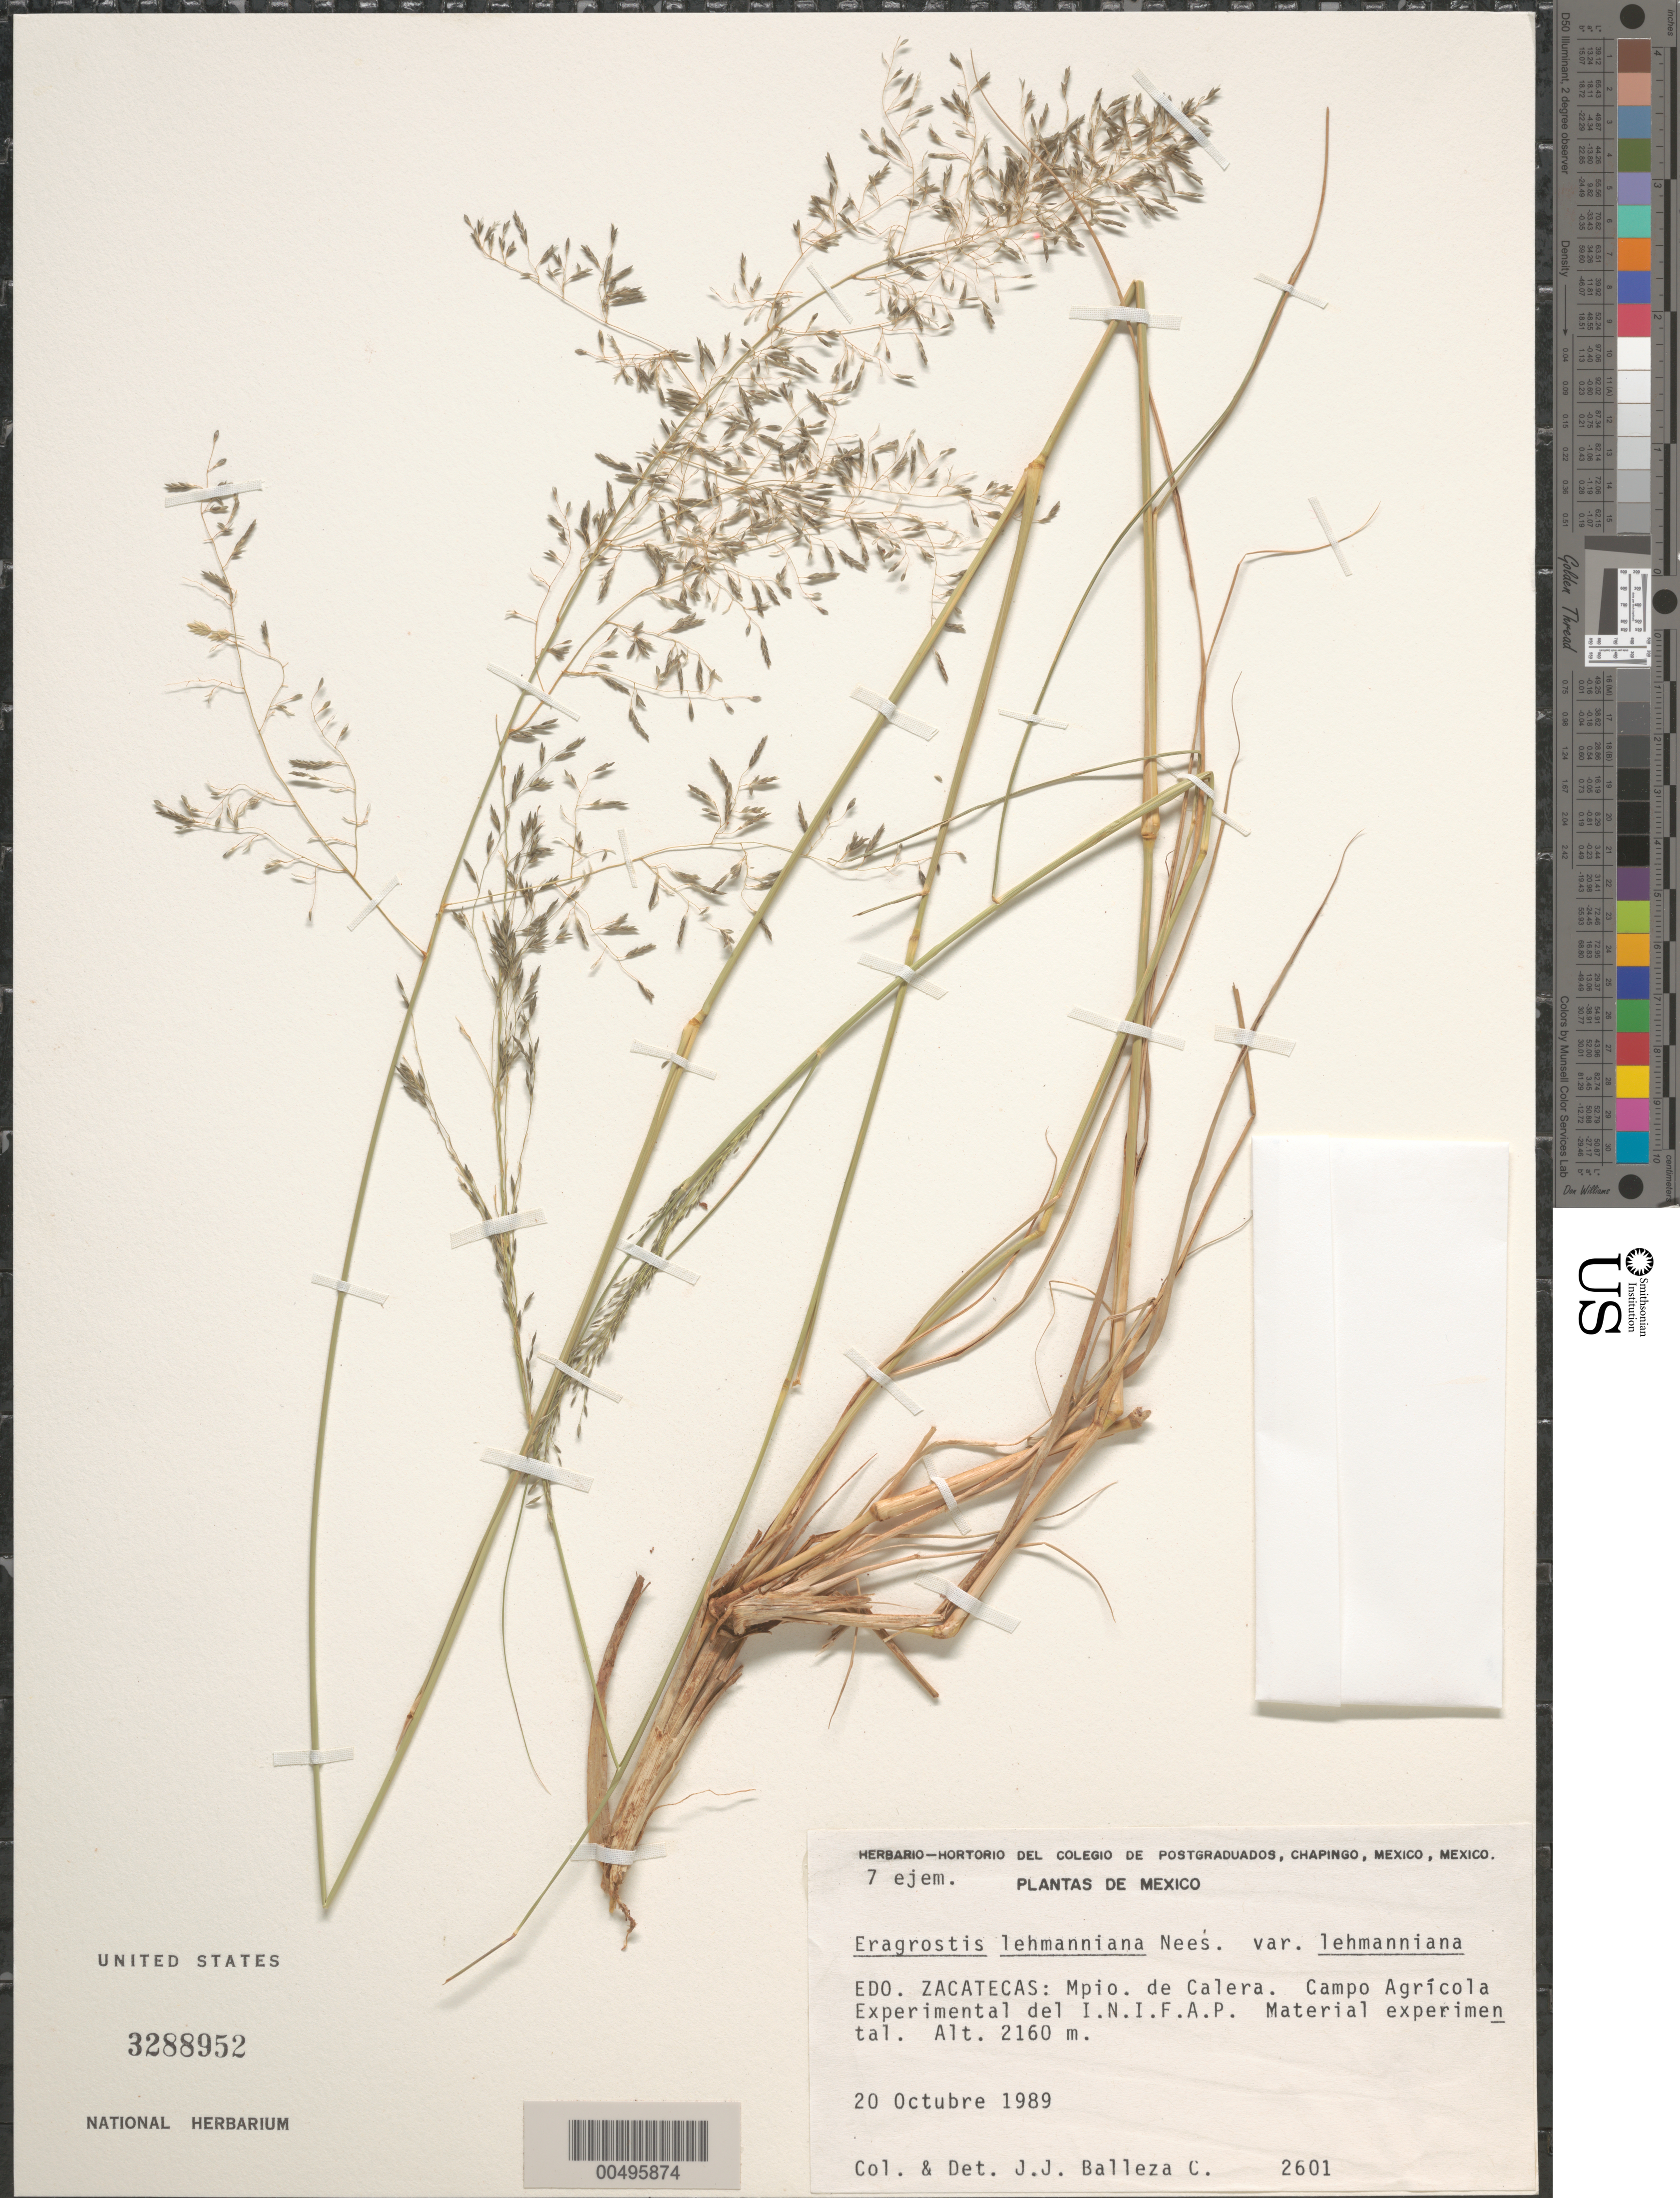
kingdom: Plantae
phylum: Tracheophyta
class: Liliopsida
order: Poales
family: Poaceae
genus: Eragrostis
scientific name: Eragrostis lehmanniana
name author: Nees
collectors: J. J. Balleza C.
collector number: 2601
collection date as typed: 20 Oct 1989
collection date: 1989-10-20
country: Mexico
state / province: Zacatecas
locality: Calera Mun., Campo Agrícola Experimental del I.N.I.F.A.P.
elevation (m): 2160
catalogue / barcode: US 3288952